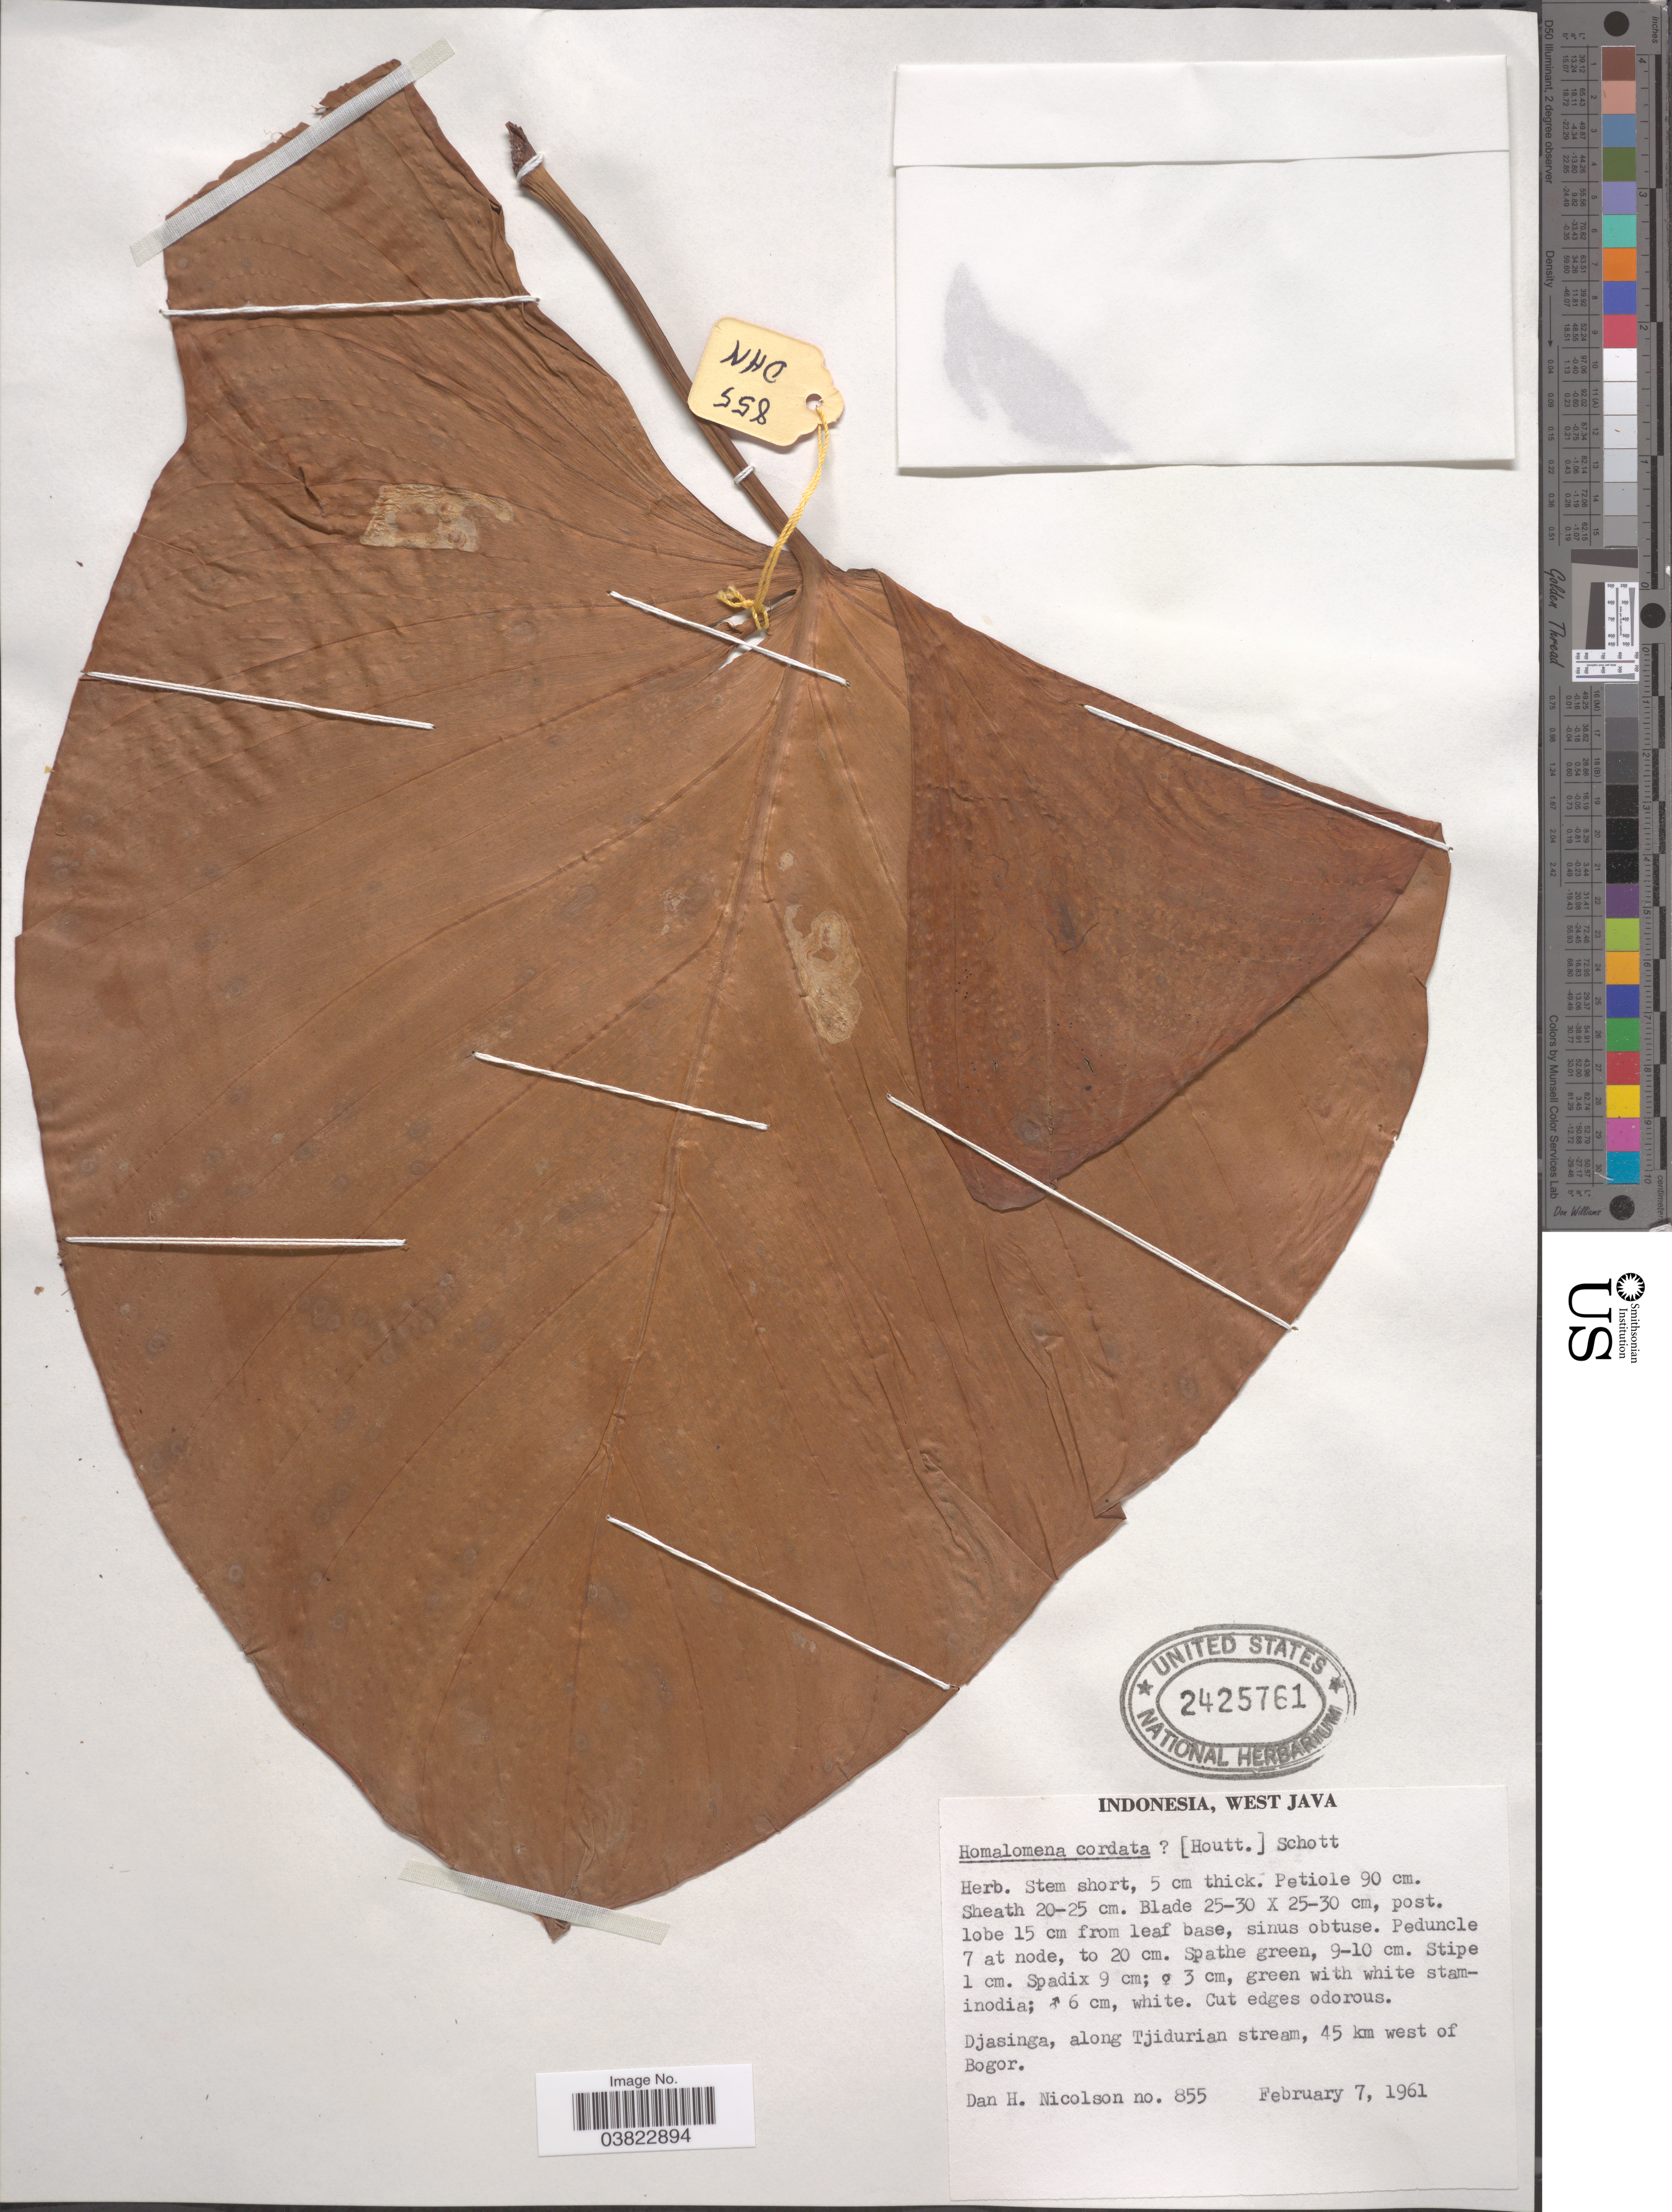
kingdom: Plantae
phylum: Tracheophyta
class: Liliopsida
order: Alismatales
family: Araceae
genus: Homalomena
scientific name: Homalomena cordata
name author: Schott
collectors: D. H. Nicolson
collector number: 855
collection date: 1961-02-07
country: Indonesia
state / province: Java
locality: West Java. Djasinga, along Tjidurian stream, 45 km west of Bogor.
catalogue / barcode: US 2425761